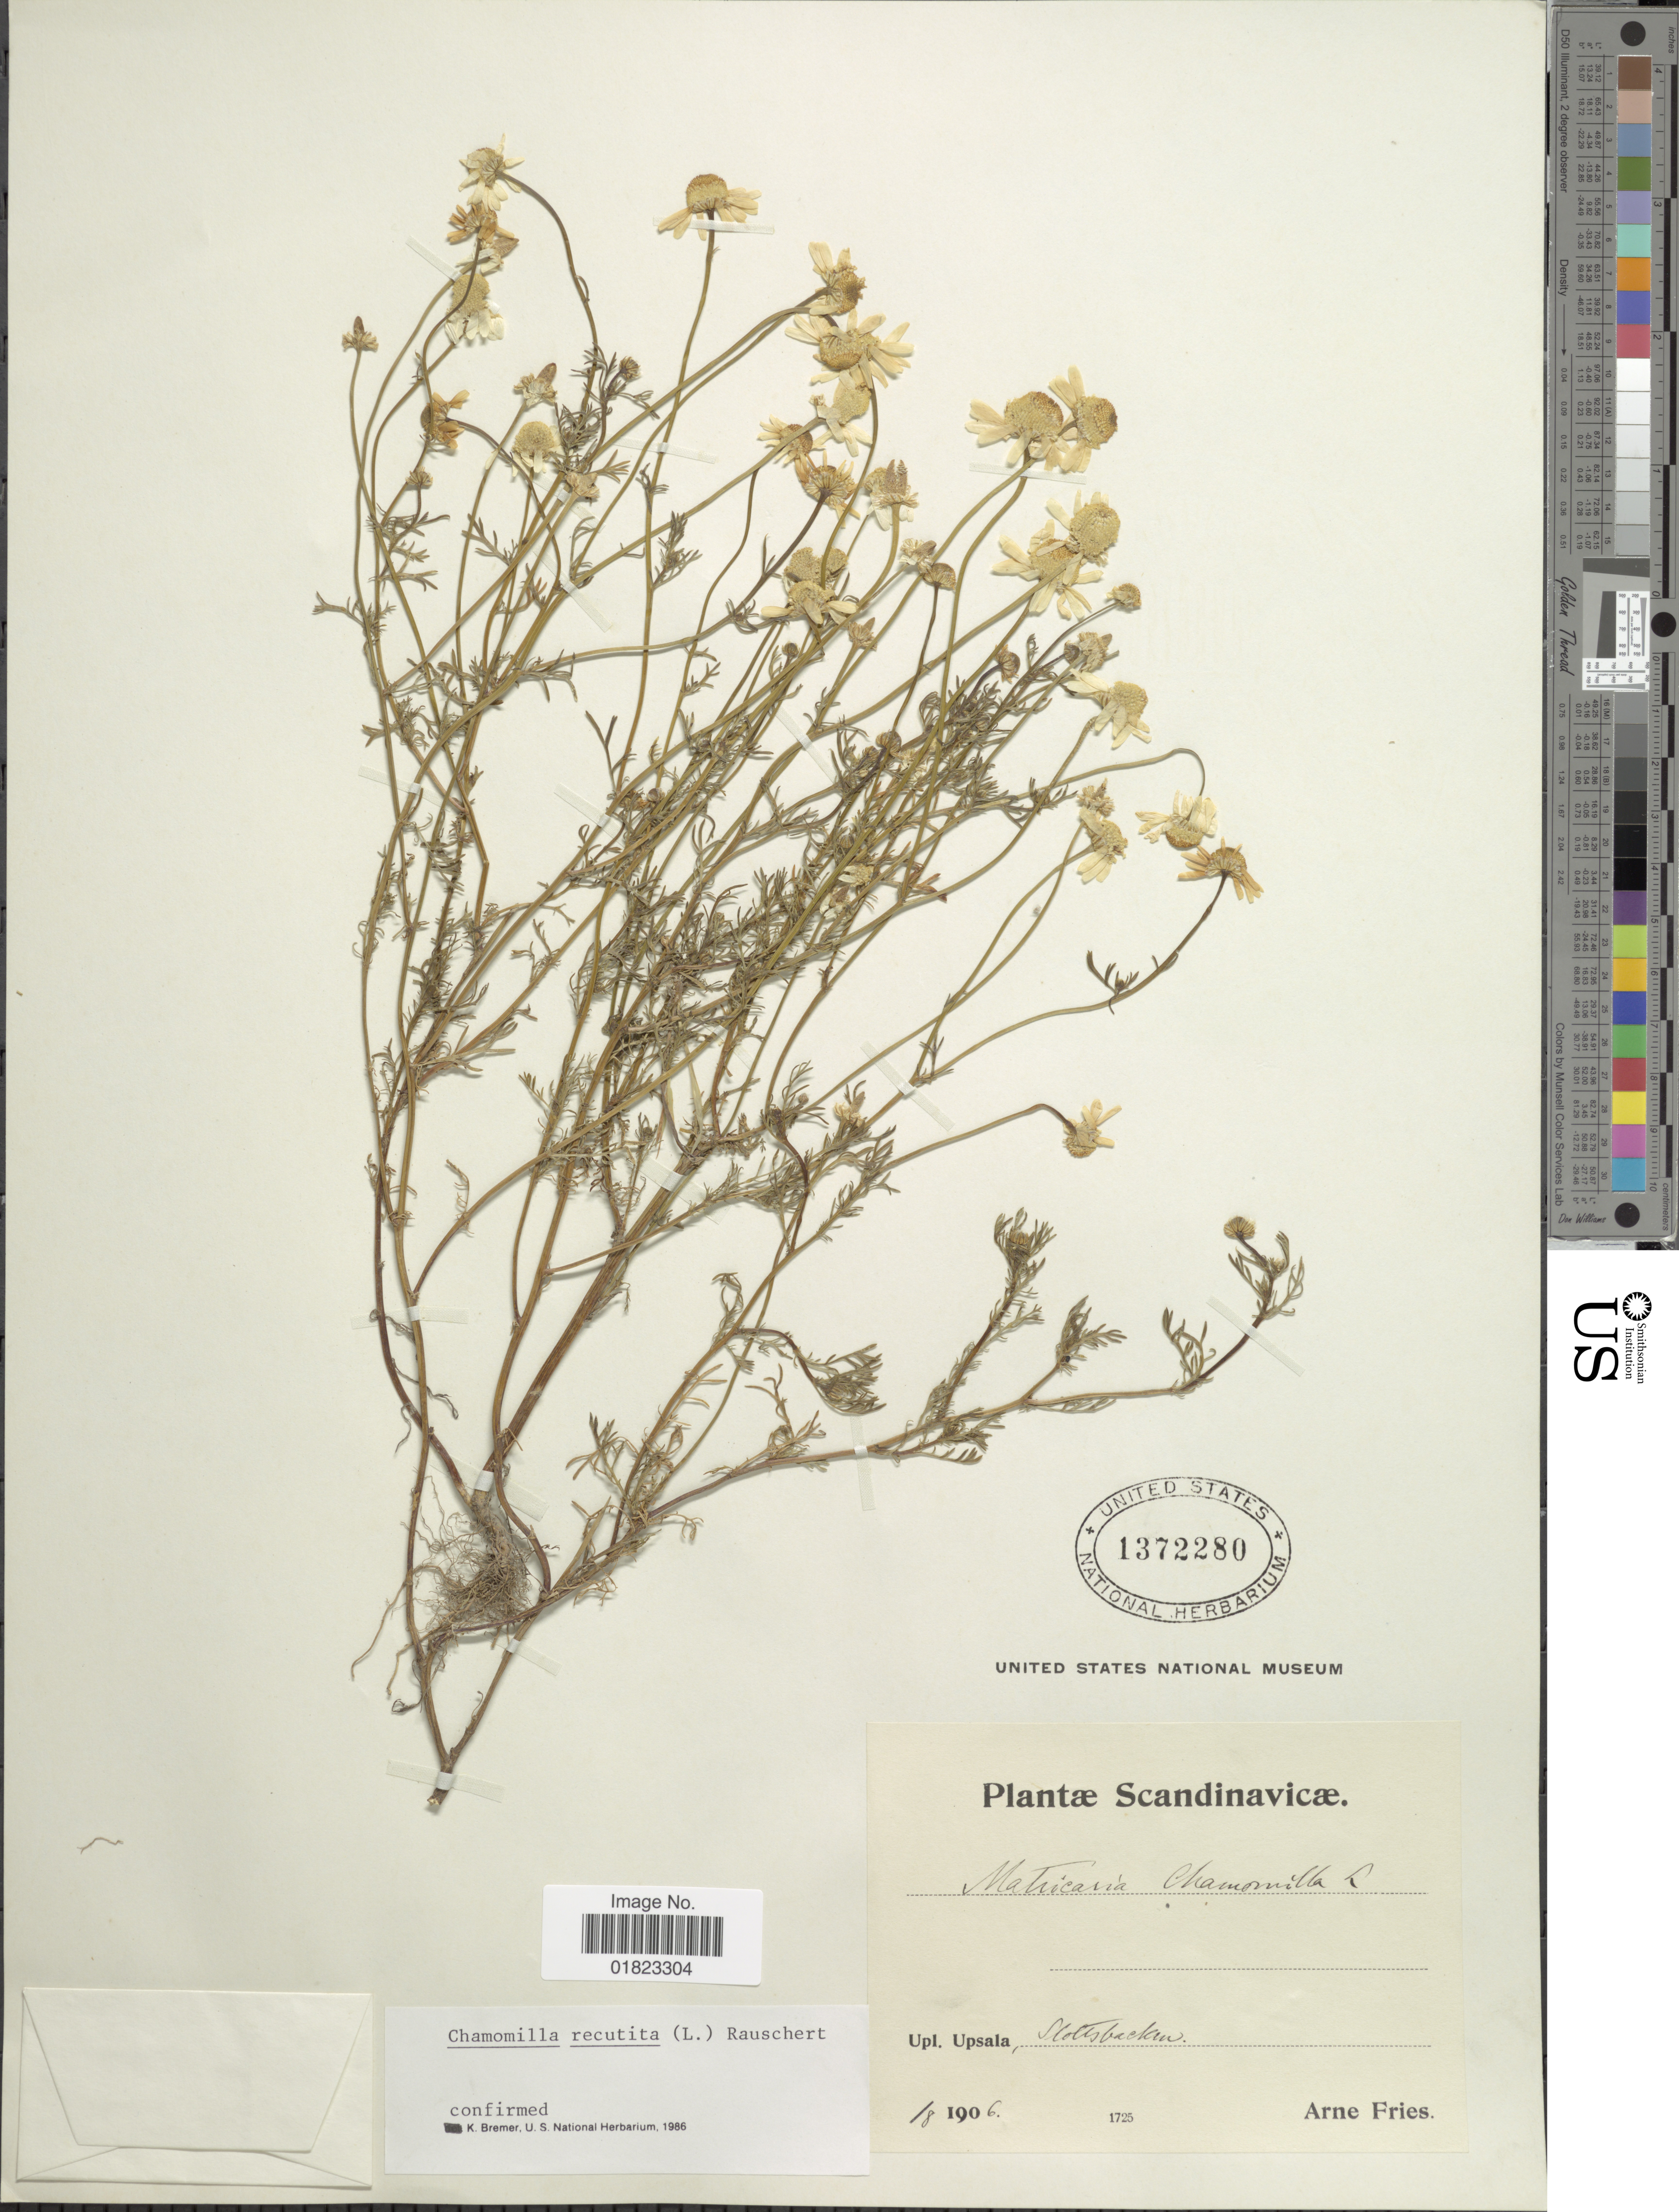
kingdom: Plantae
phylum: Tracheophyta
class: Magnoliopsida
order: Asterales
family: Asteraceae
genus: Matricaria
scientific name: Matricaria recutita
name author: L.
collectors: E. A. Fries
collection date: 1906-08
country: Sweden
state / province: Uppsala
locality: Upl, Upsala. Slottsbacken. [interpreted]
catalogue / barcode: US 1372280